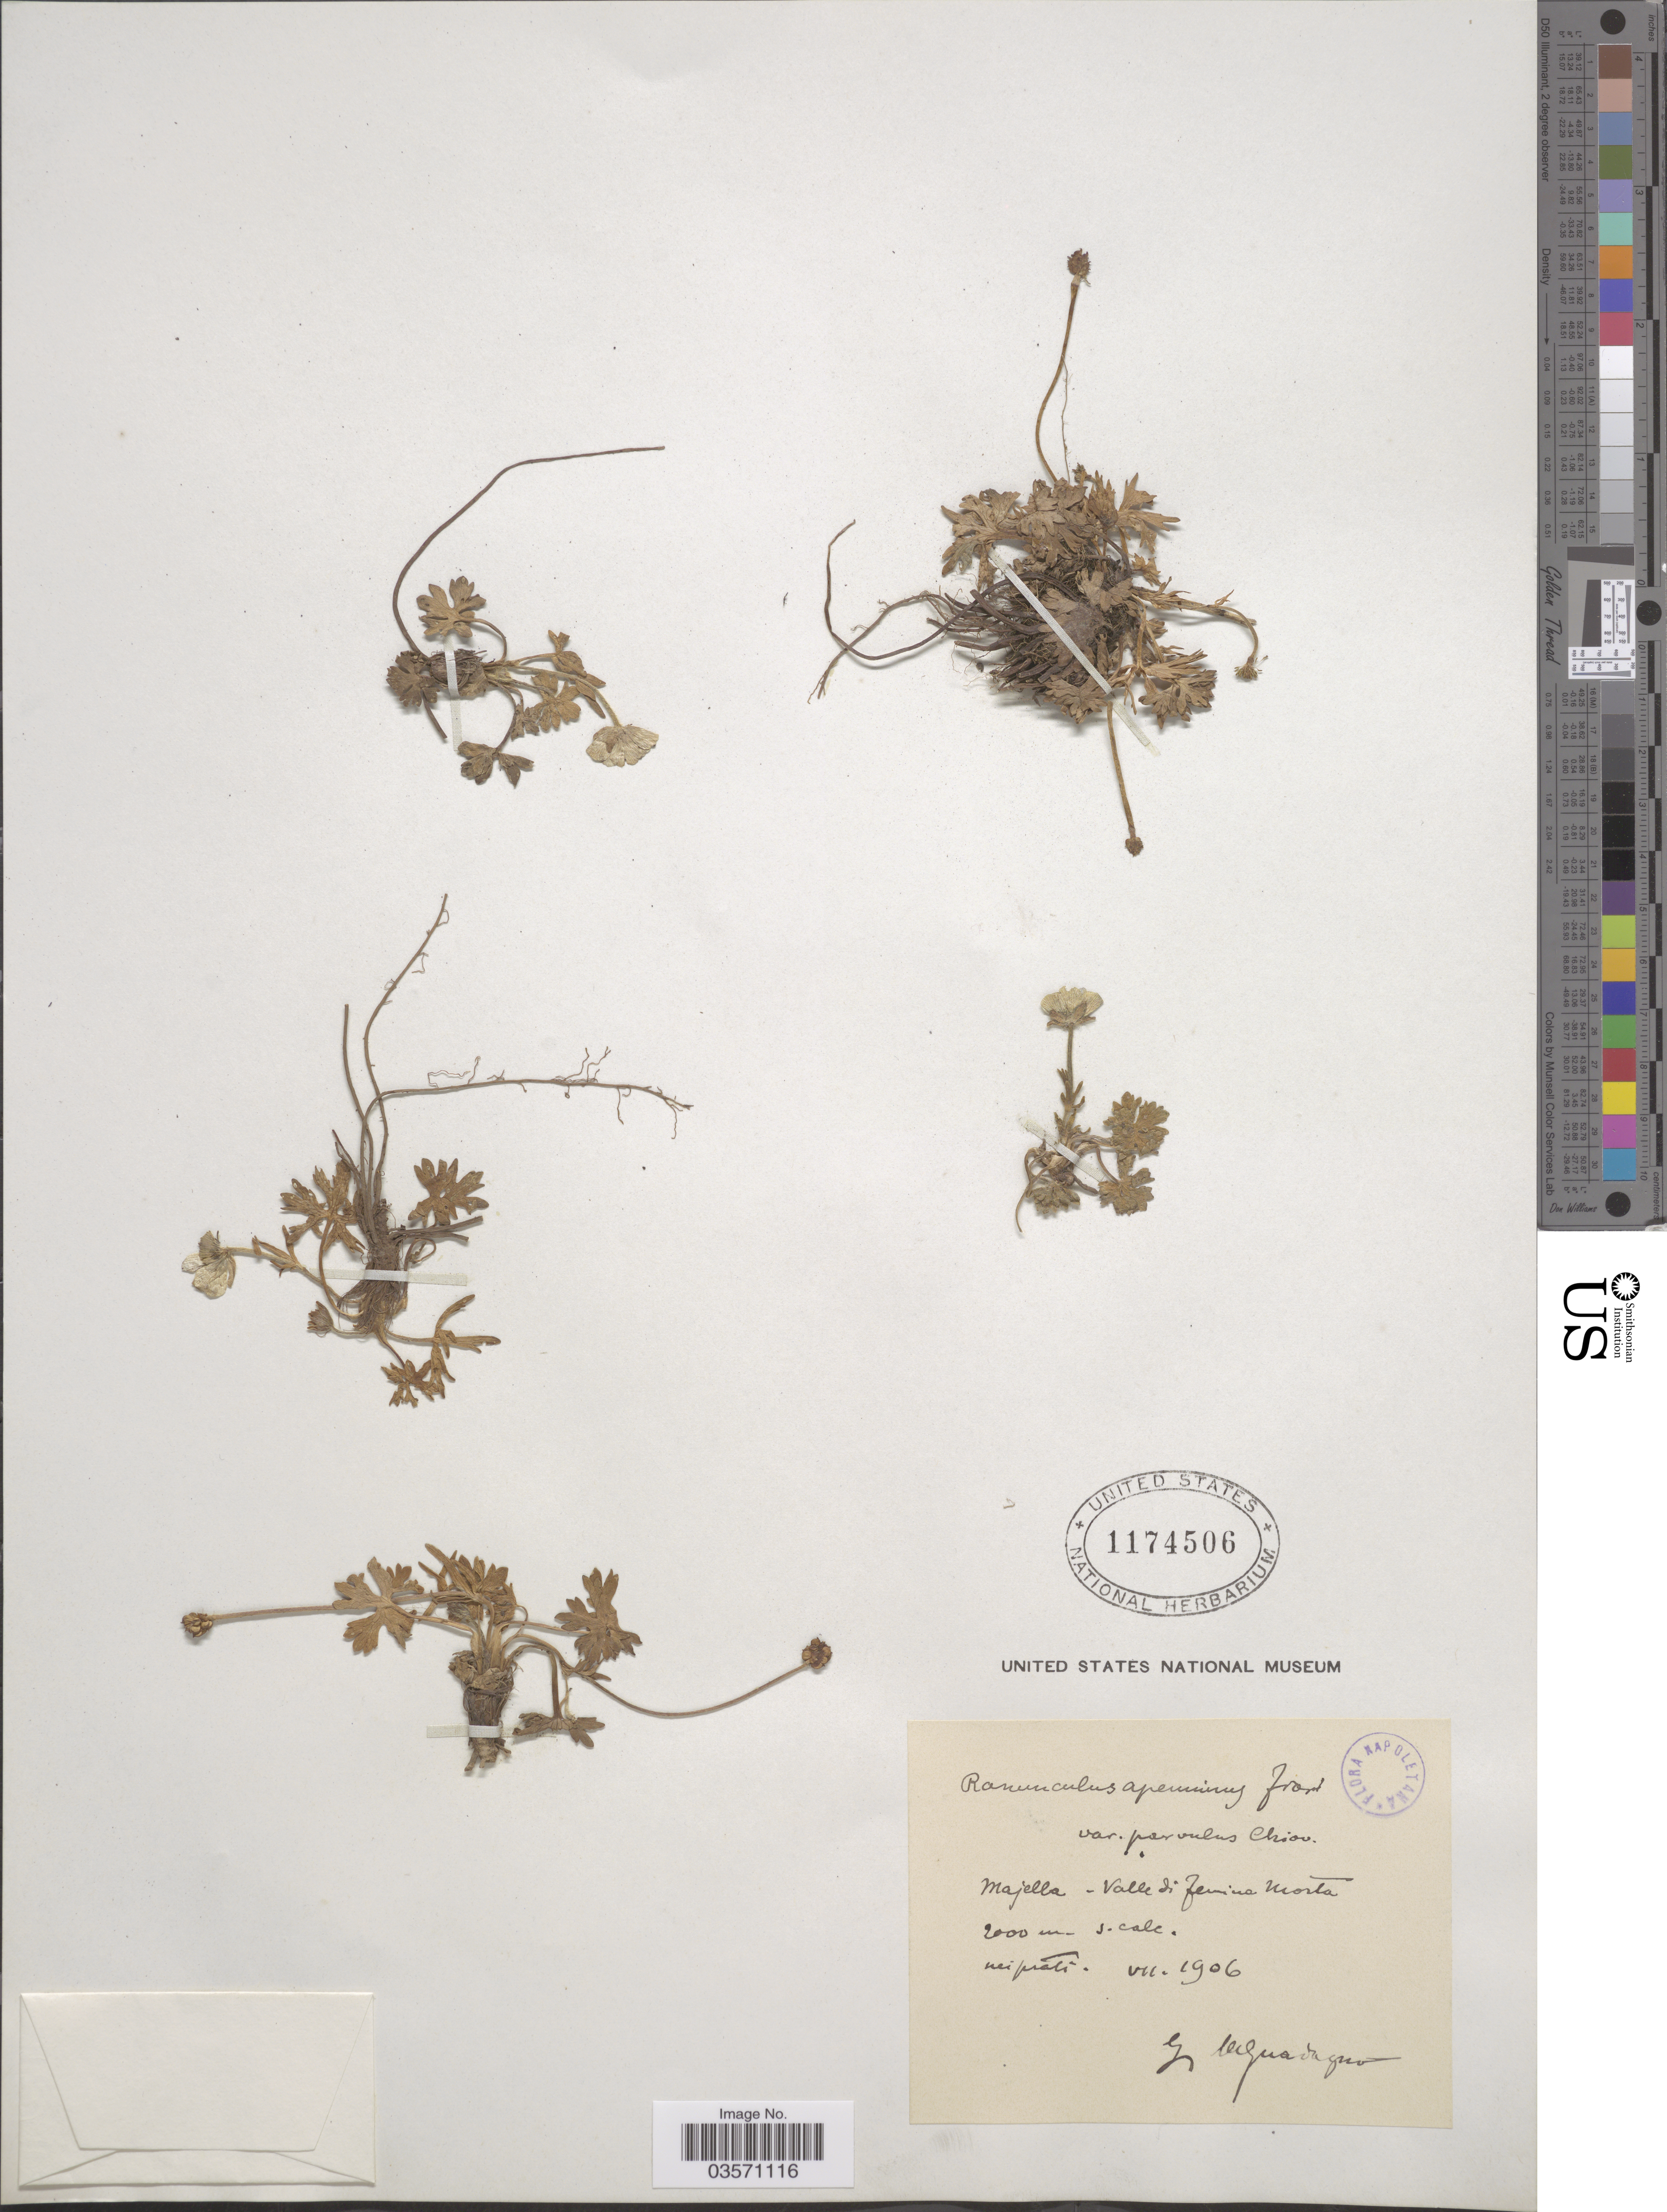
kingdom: Plantae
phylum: Tracheophyta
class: Magnoliopsida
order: Ranunculales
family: Ranunculaceae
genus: Ranunculus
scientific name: Ranunculus apenninus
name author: (Chiov.) Pignatti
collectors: G. Guadagno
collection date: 1906-07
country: Italy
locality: Majella - Valle di femina morta.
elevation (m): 2000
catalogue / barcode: US 1174506